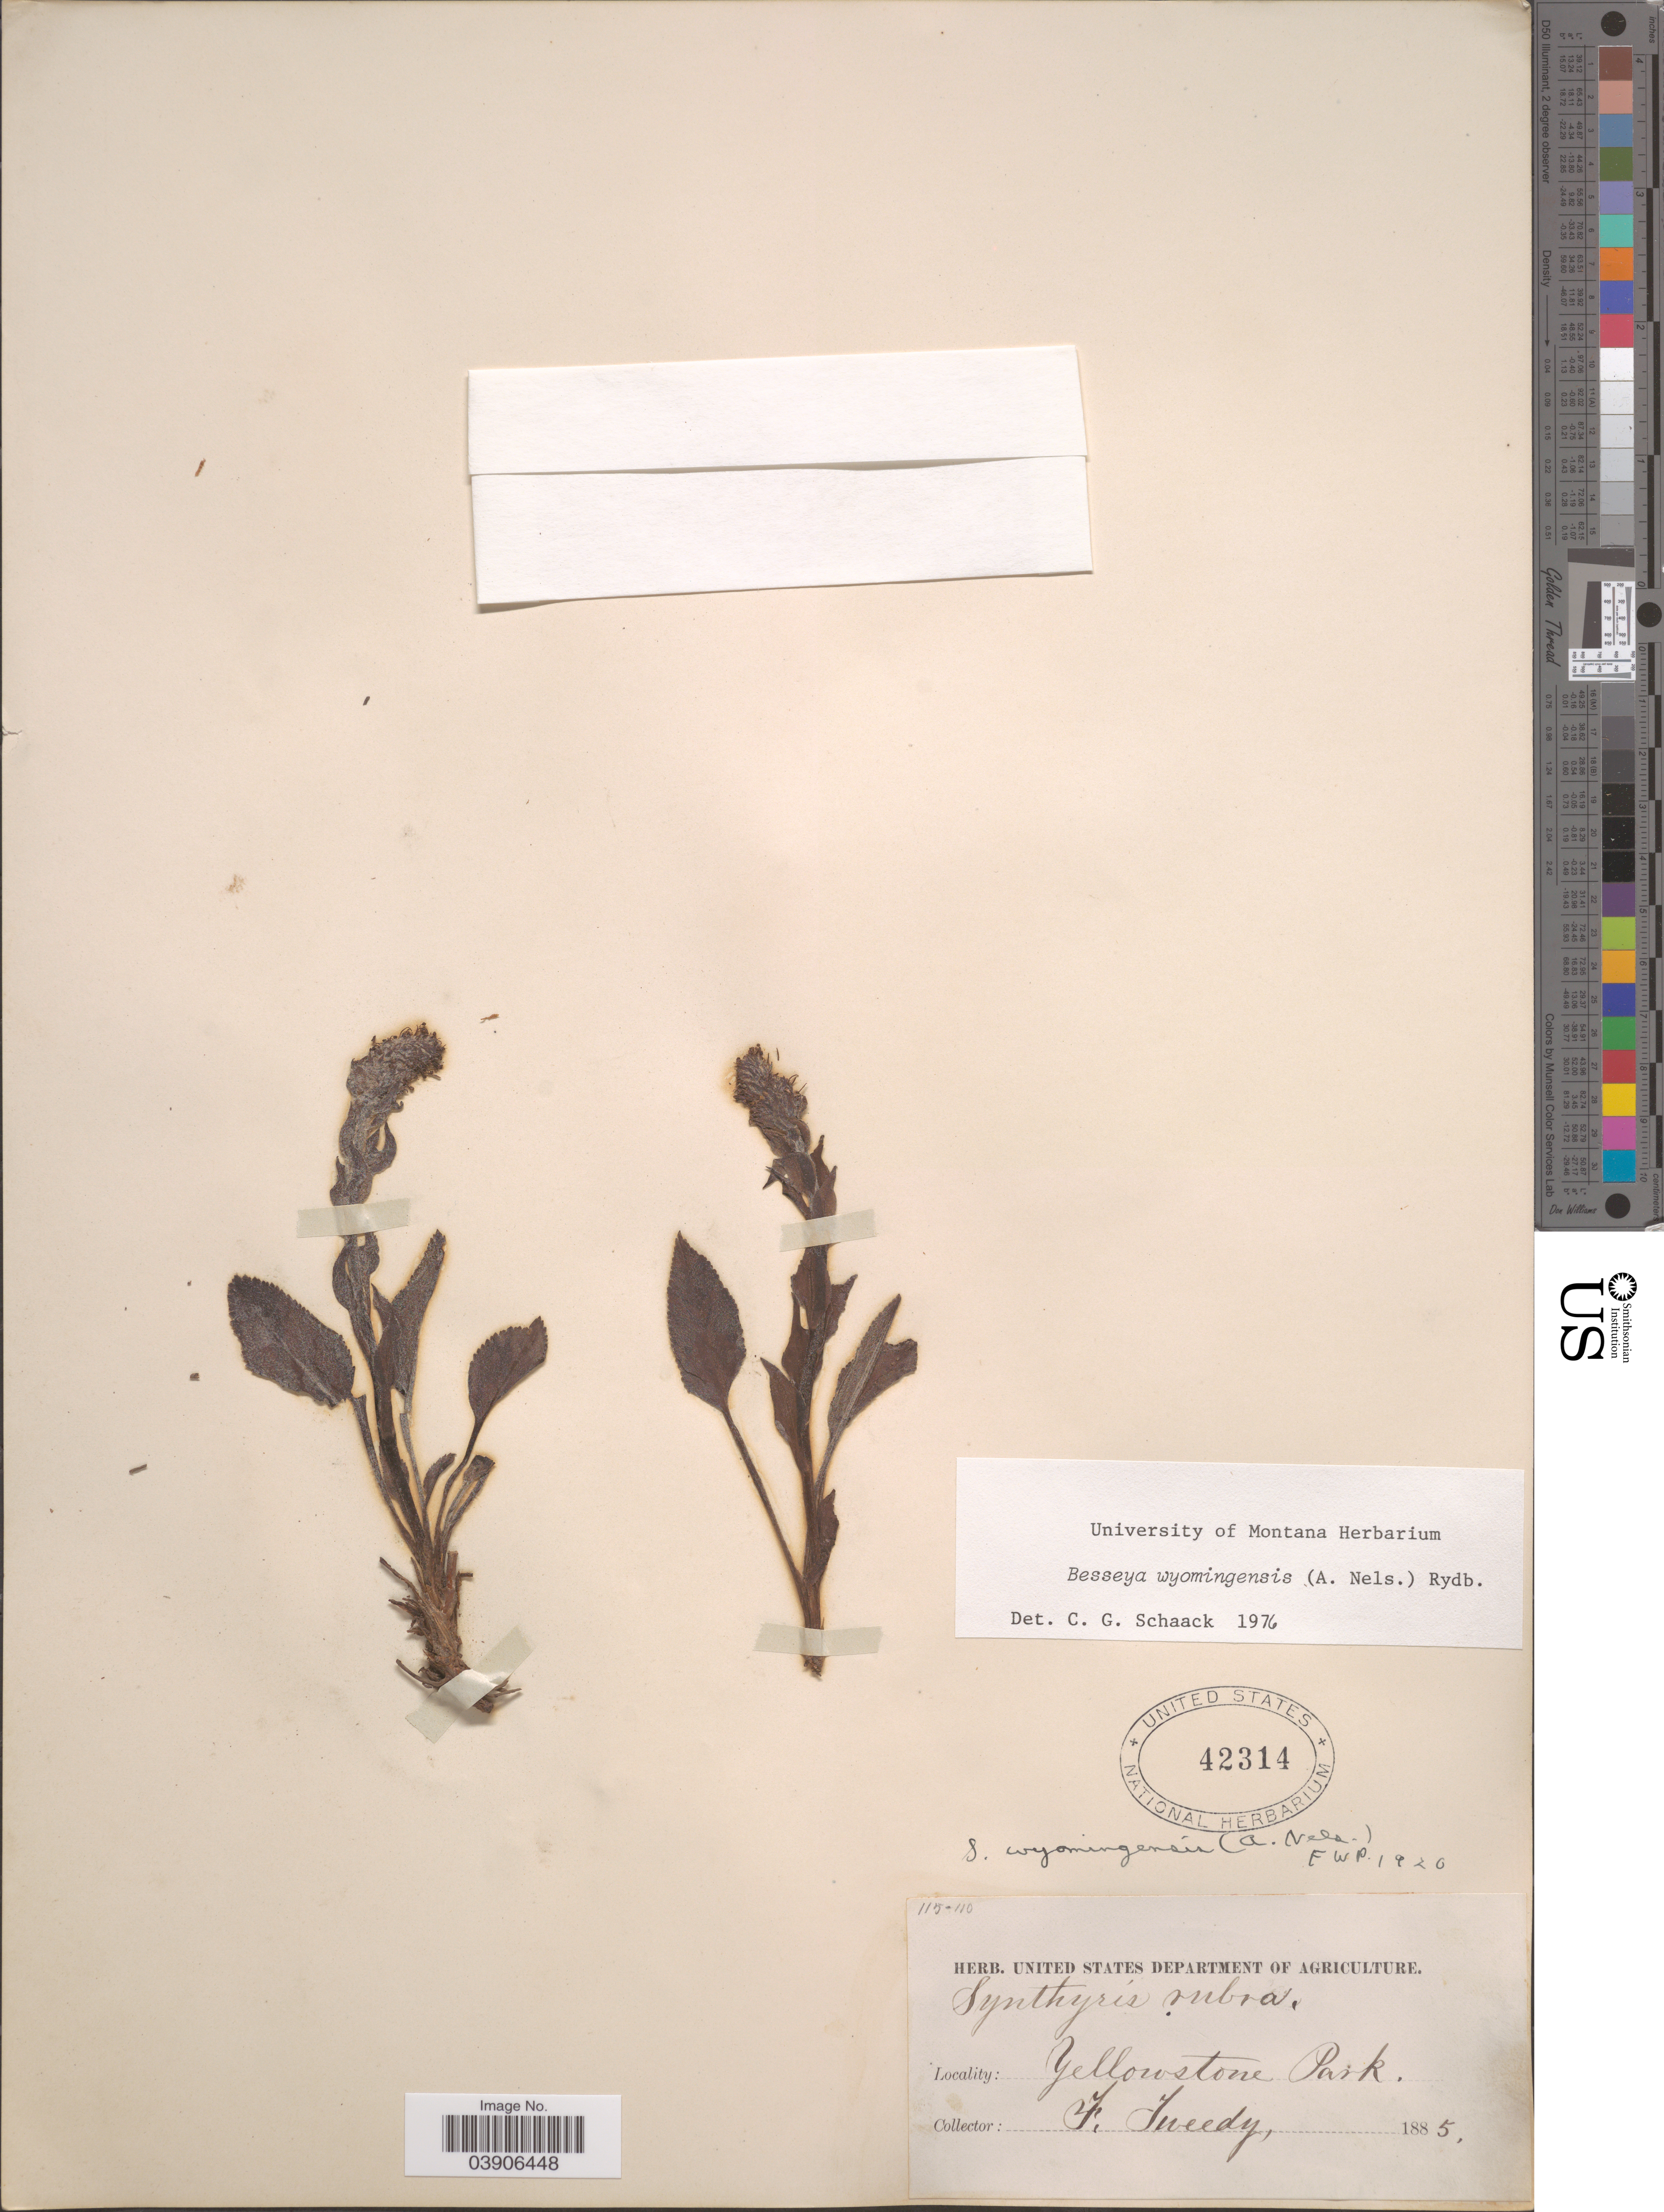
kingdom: Plantae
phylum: Tracheophyta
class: Magnoliopsida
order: Lamiales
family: Plantaginaceae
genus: Synthyris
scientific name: Synthyris wyomingensis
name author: A. Heller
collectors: F. Tweedy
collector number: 115-110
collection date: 1885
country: United States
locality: Yellowstone Park.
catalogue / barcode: US 42314